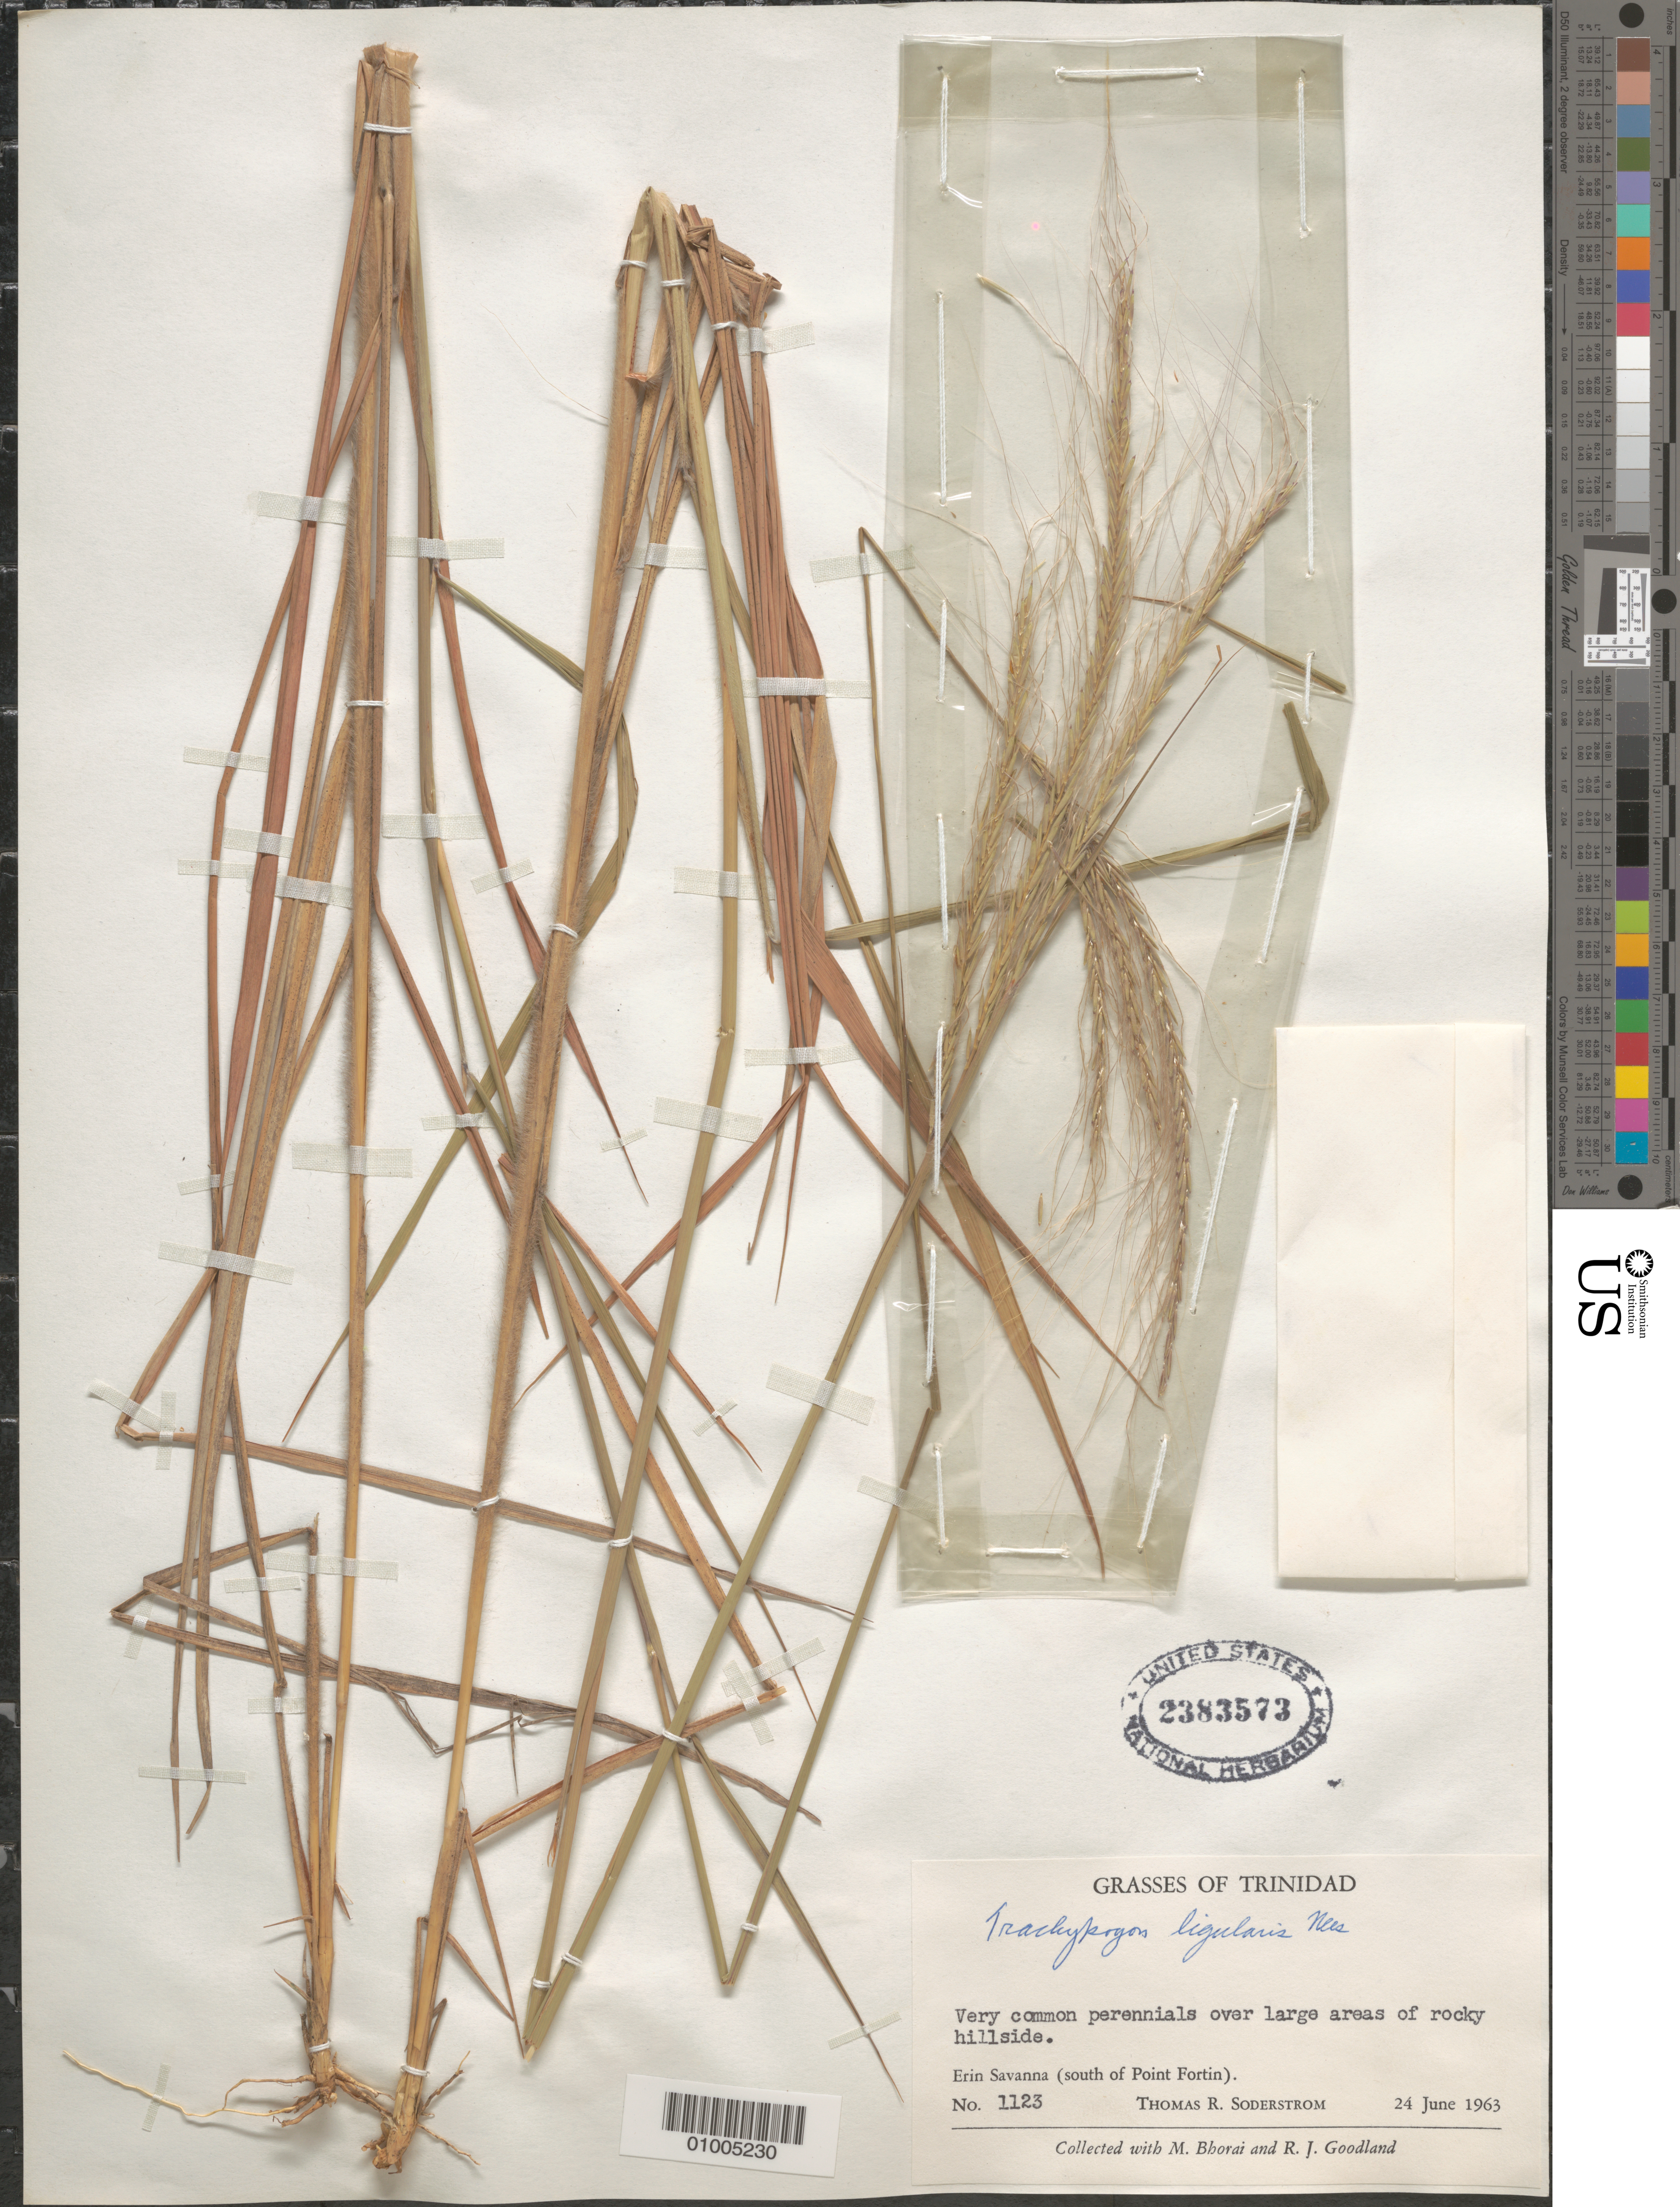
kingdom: Plantae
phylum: Tracheophyta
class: Liliopsida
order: Poales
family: Poaceae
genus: Trachypogon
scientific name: Trachypogon ligularis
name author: Nees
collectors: T. R. Soderstrom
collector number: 1123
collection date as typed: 24 Jun 1963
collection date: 1963-06-24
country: Trinidad and Tobago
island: Trinidad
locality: Erin Savanna- South of Point Fortin. Very common perennials over large areas of rocky hillside.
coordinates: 0 N, 0 E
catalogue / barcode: US 2383573